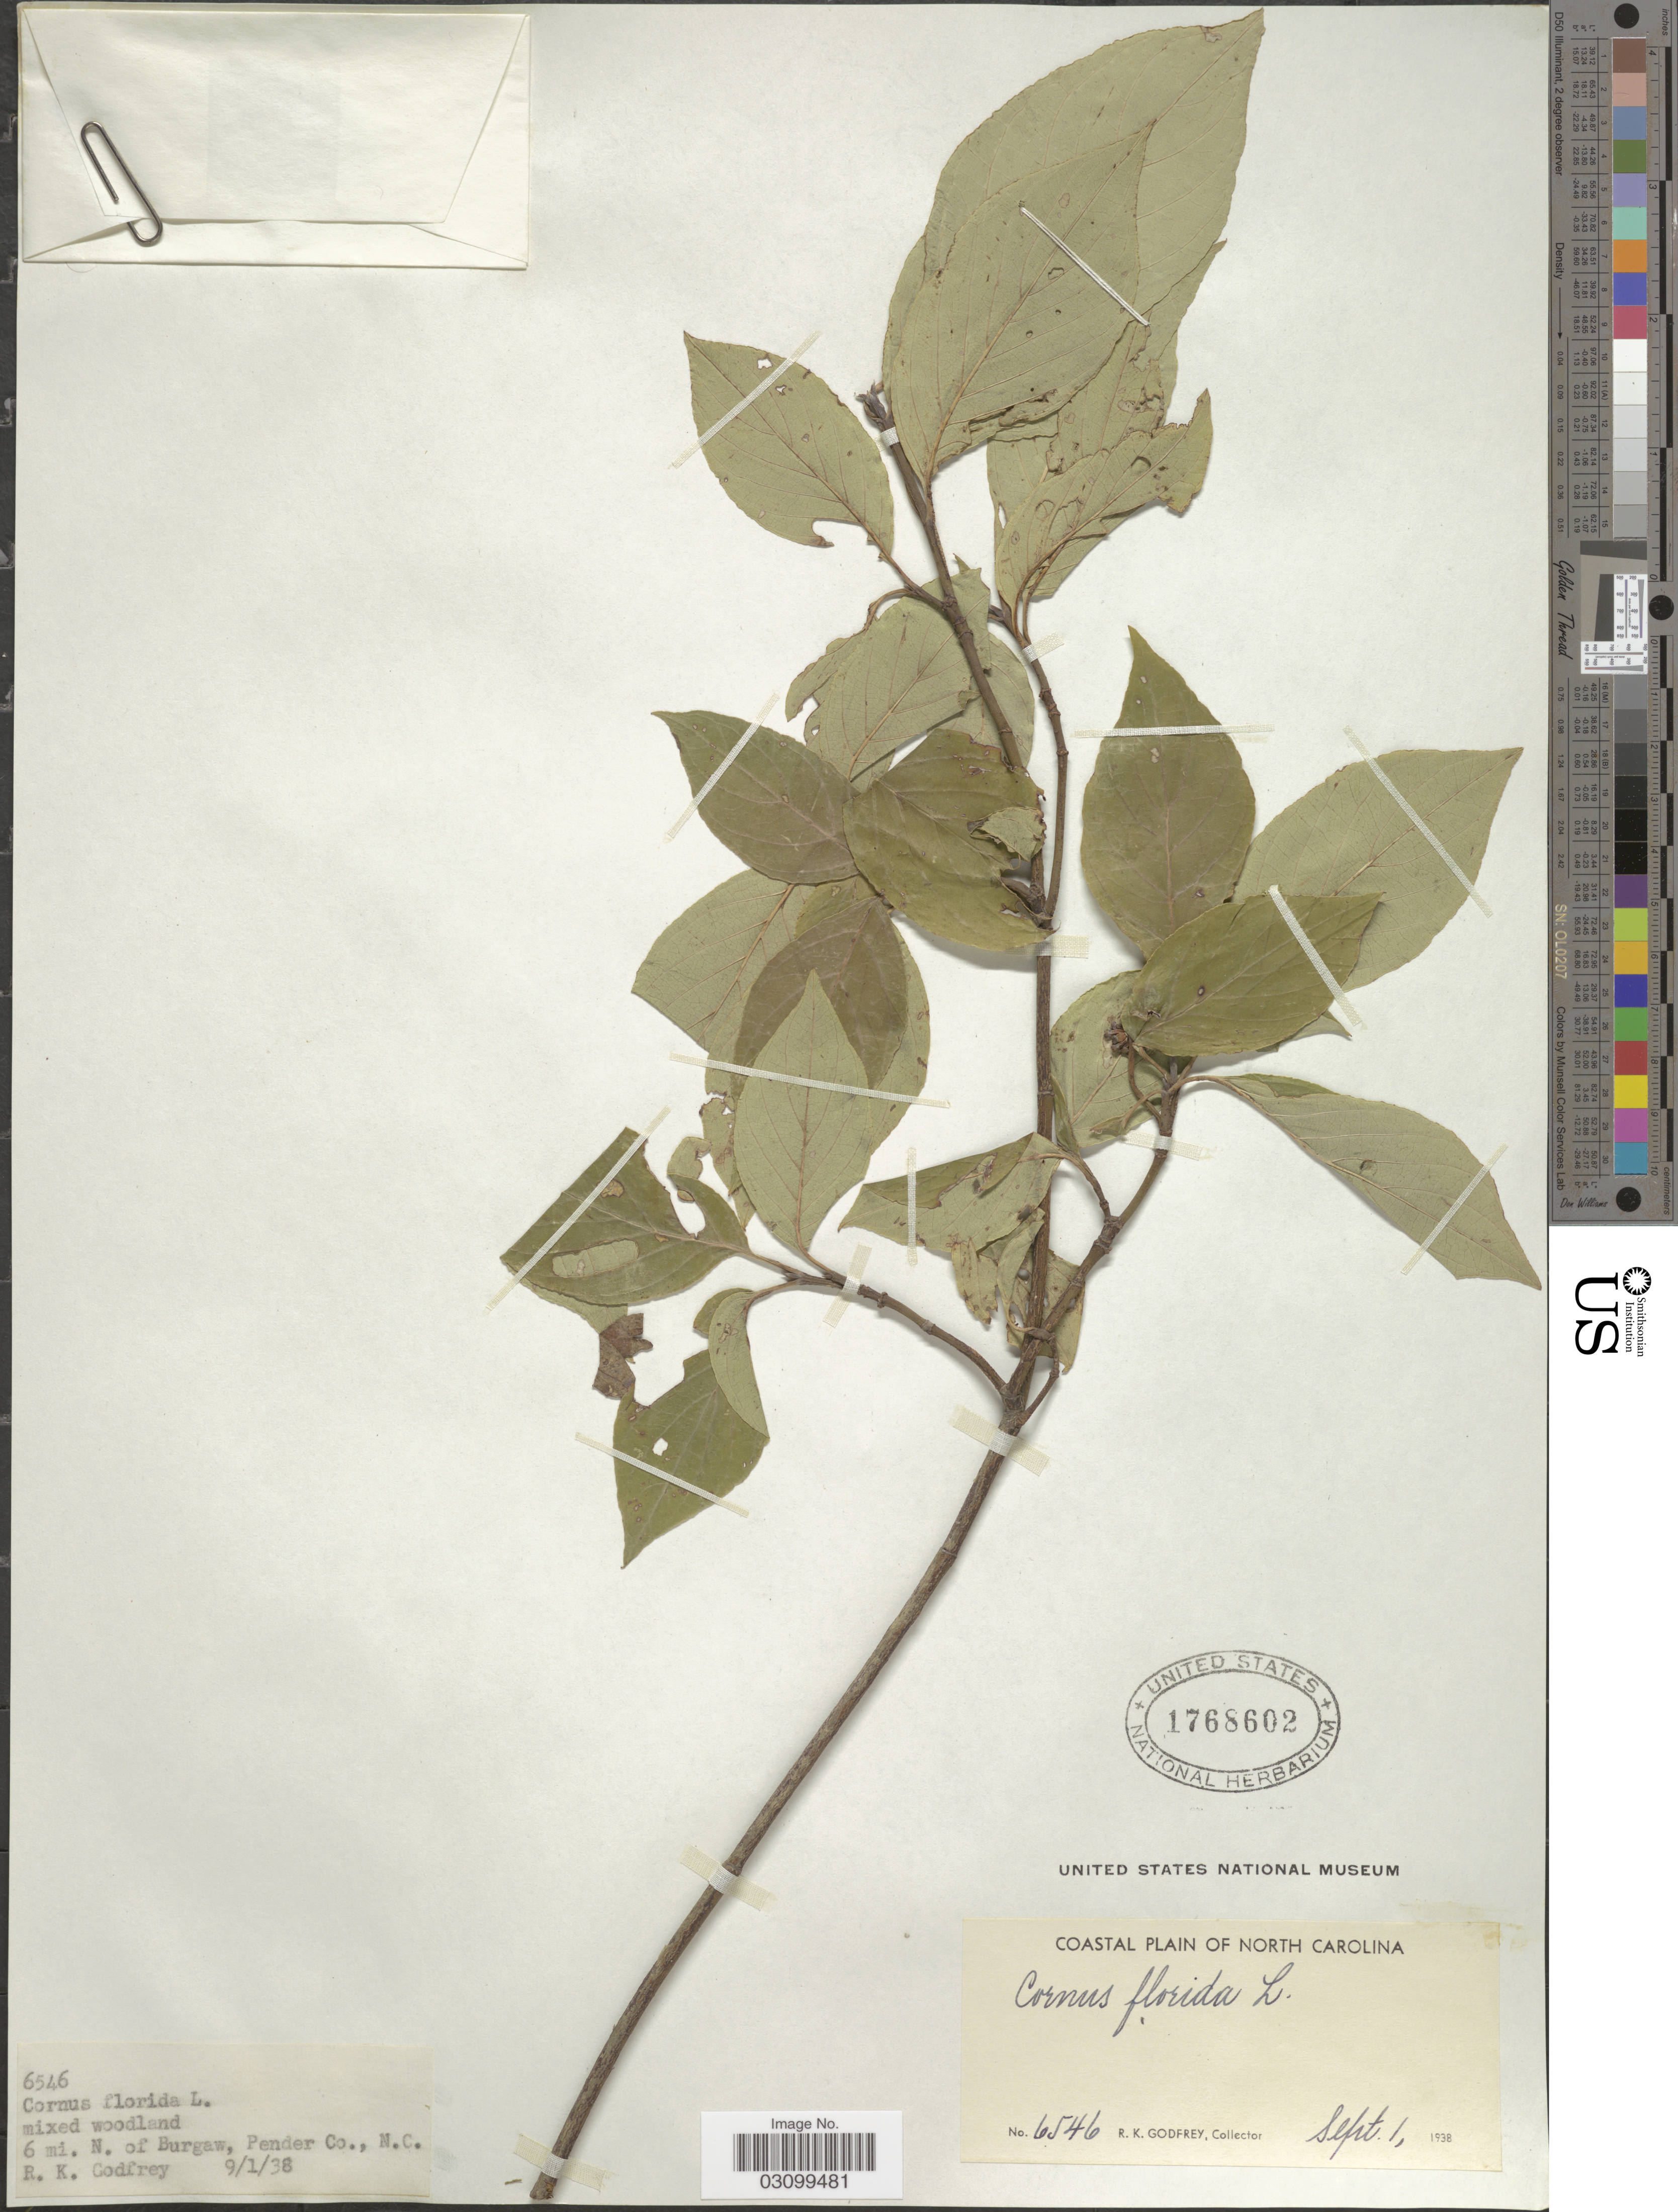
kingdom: Plantae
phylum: Tracheophyta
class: Magnoliopsida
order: Cornales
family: Cornaceae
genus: Cornus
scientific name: Cornus florida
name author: L.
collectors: R. K. Godfrey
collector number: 6546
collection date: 1938-09-01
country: United States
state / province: North Carolina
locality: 6 mi. N. of Burgaw, Pender Co. Coastal Plain.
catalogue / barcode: US 1768602